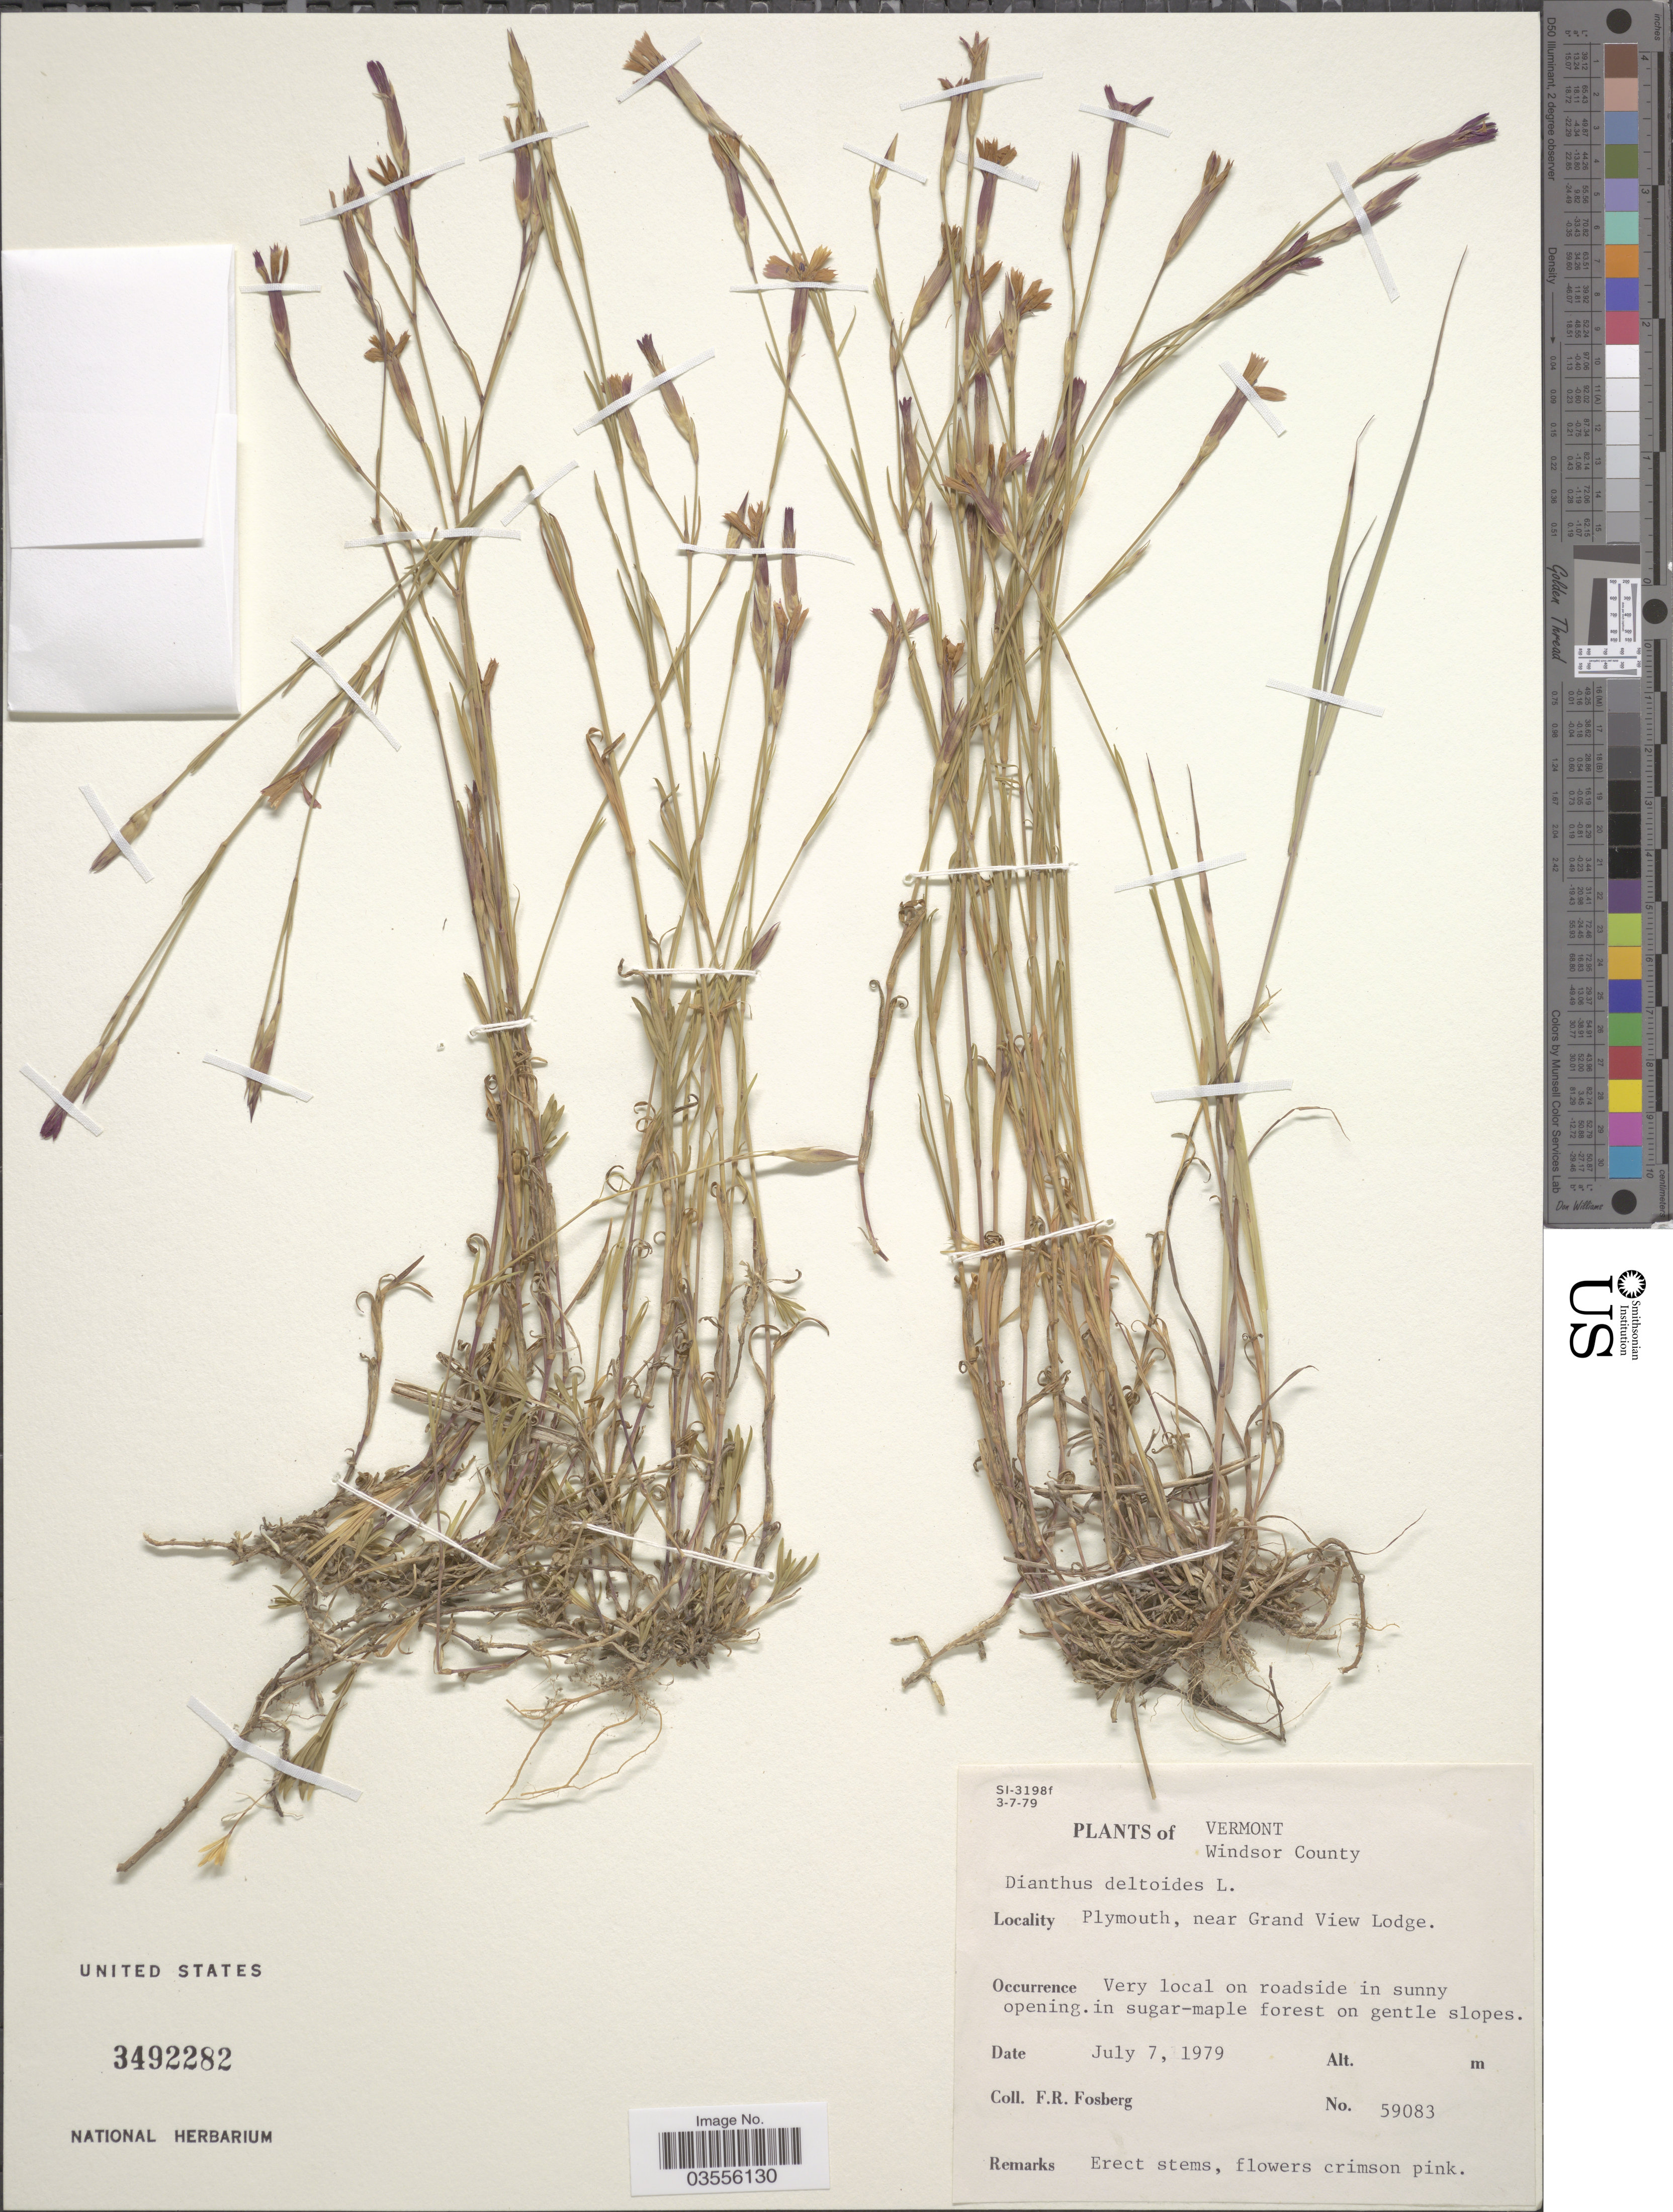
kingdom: Plantae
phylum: Tracheophyta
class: Magnoliopsida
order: Caryophyllales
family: Caryophyllaceae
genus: Dianthus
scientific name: Dianthus deltoides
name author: L.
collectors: F. R. Fosberg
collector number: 59083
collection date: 1979-07-07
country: United States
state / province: Vermont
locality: Windsor County. Plymouth, near Grand View Lodge.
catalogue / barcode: US 3492282